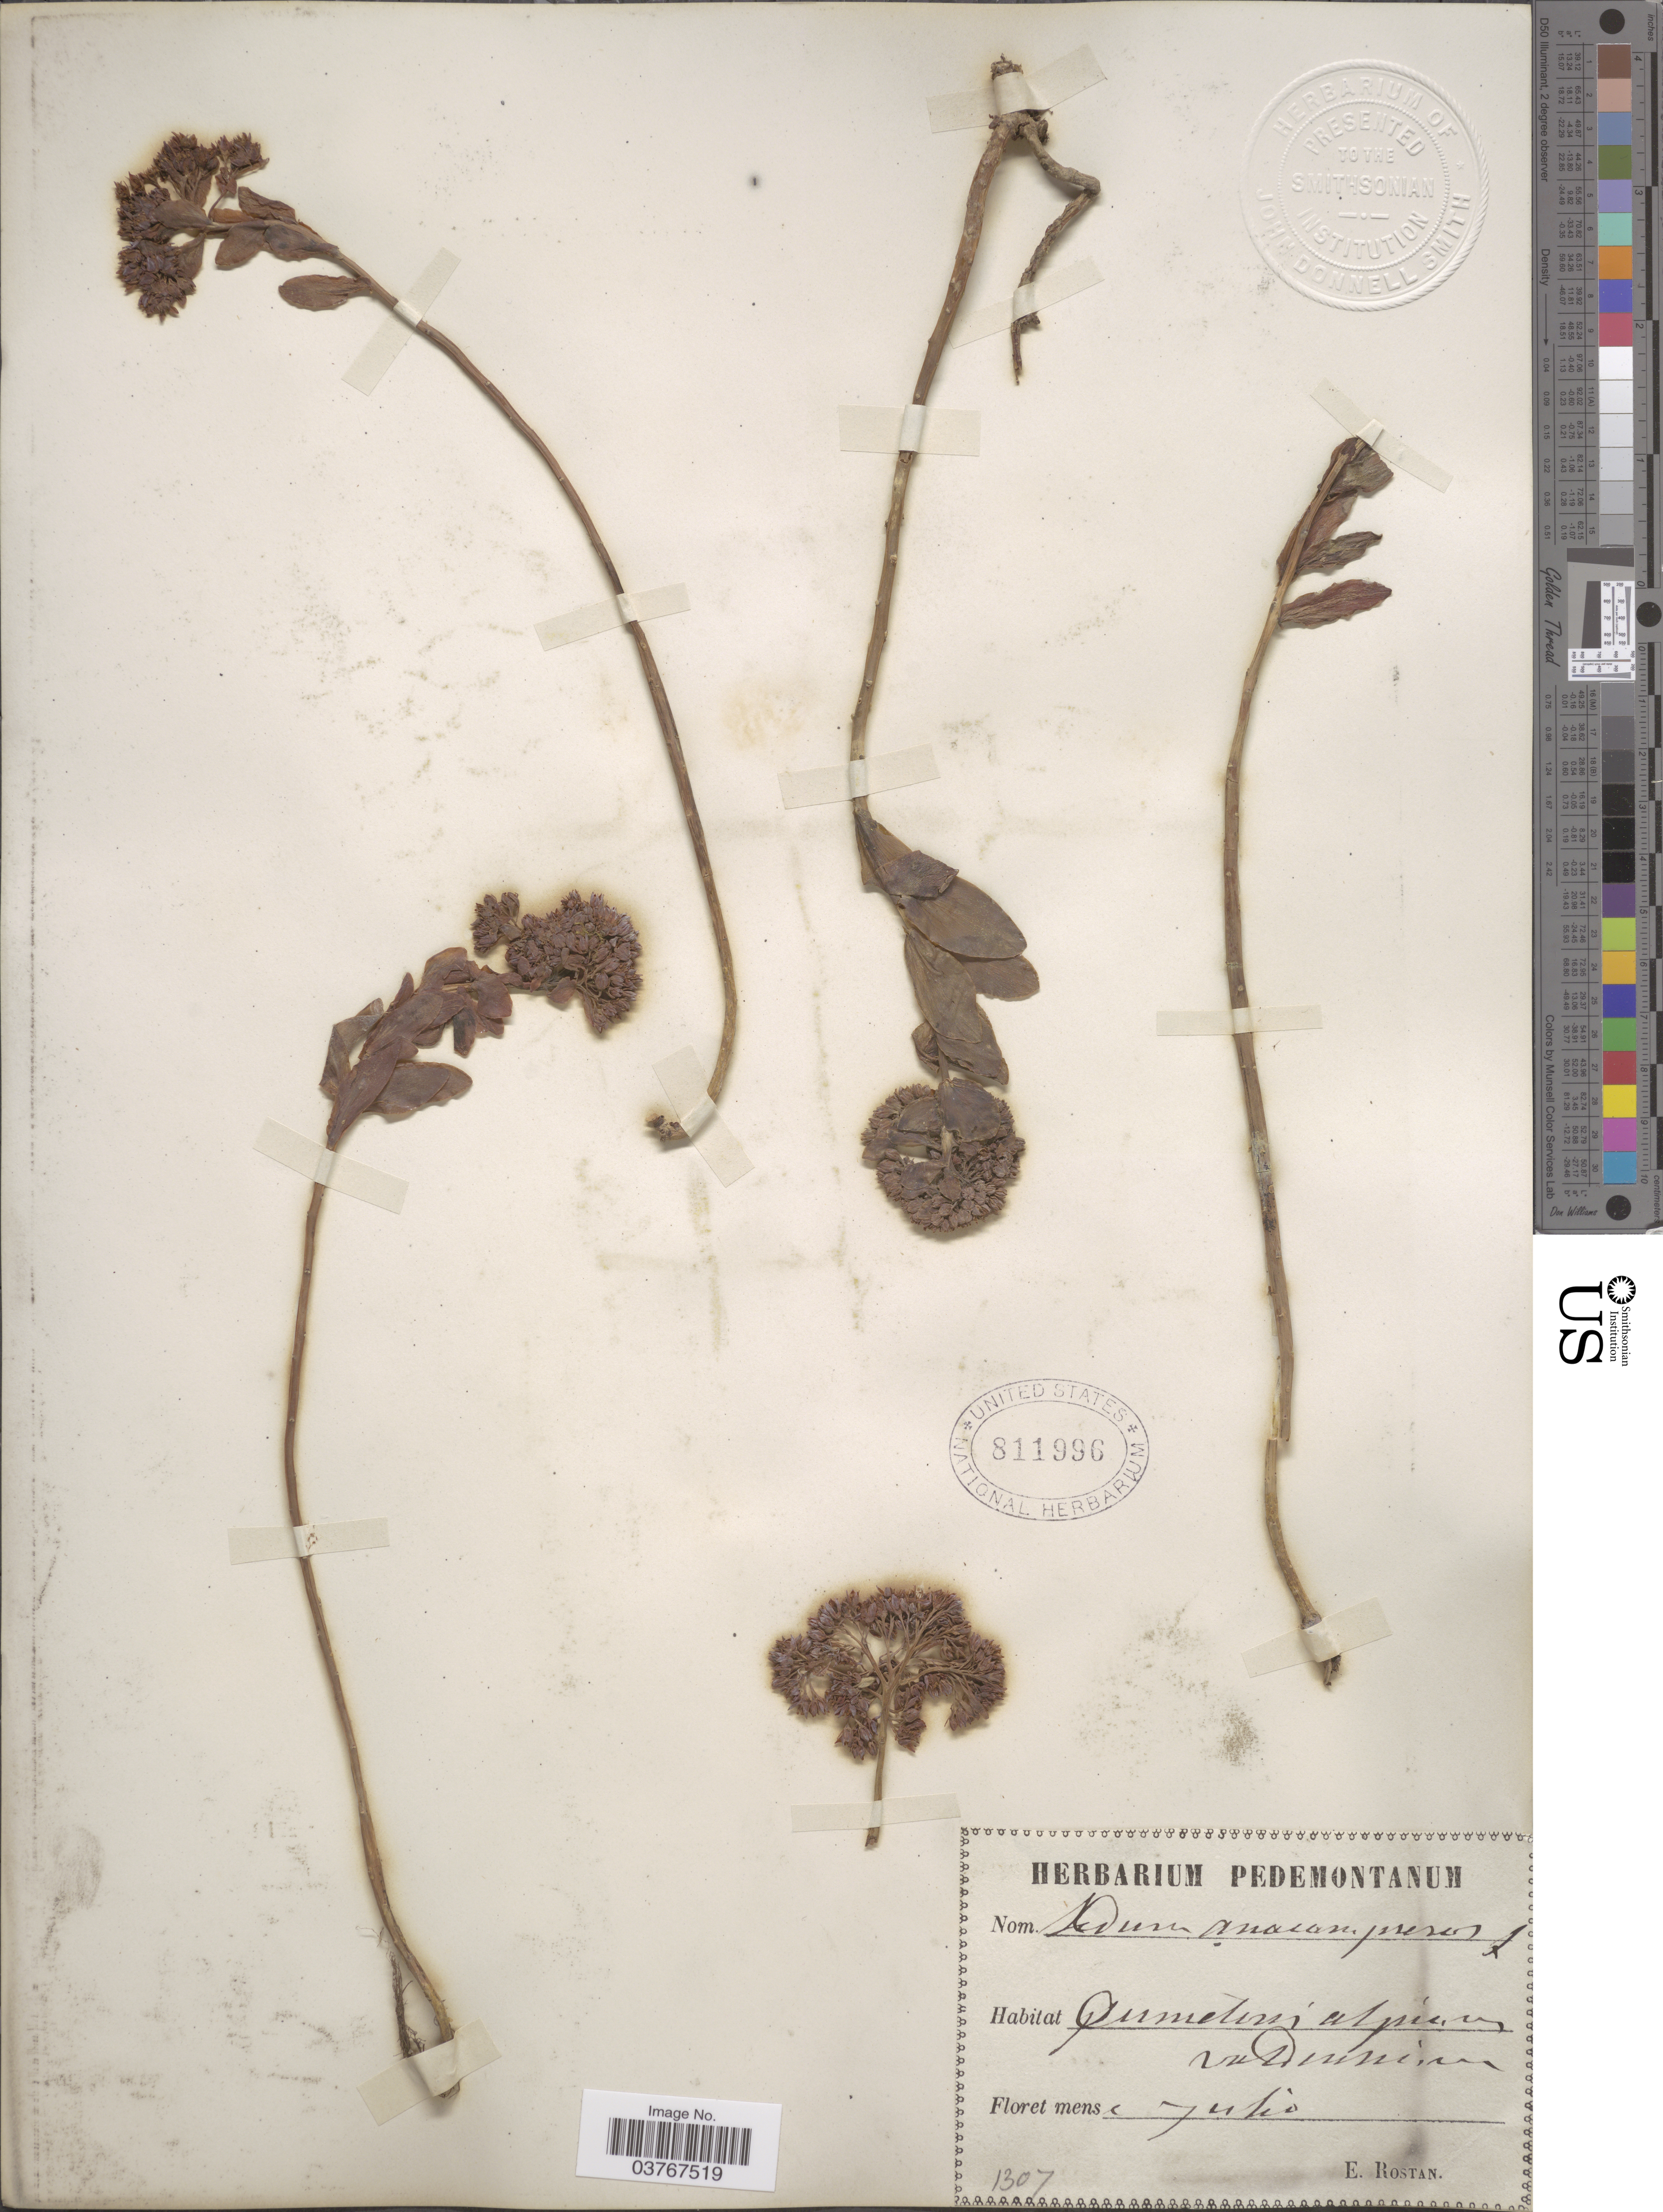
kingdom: Plantae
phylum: Tracheophyta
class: Magnoliopsida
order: Saxifragales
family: Crassulaceae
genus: Hylotelephium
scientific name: Hylotelephium anacampseros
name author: (L.) H. Ohba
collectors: E. Rostan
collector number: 1307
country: Italy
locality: Qumetor [illegible text] alpium Val [illegible text].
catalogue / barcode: US 811996